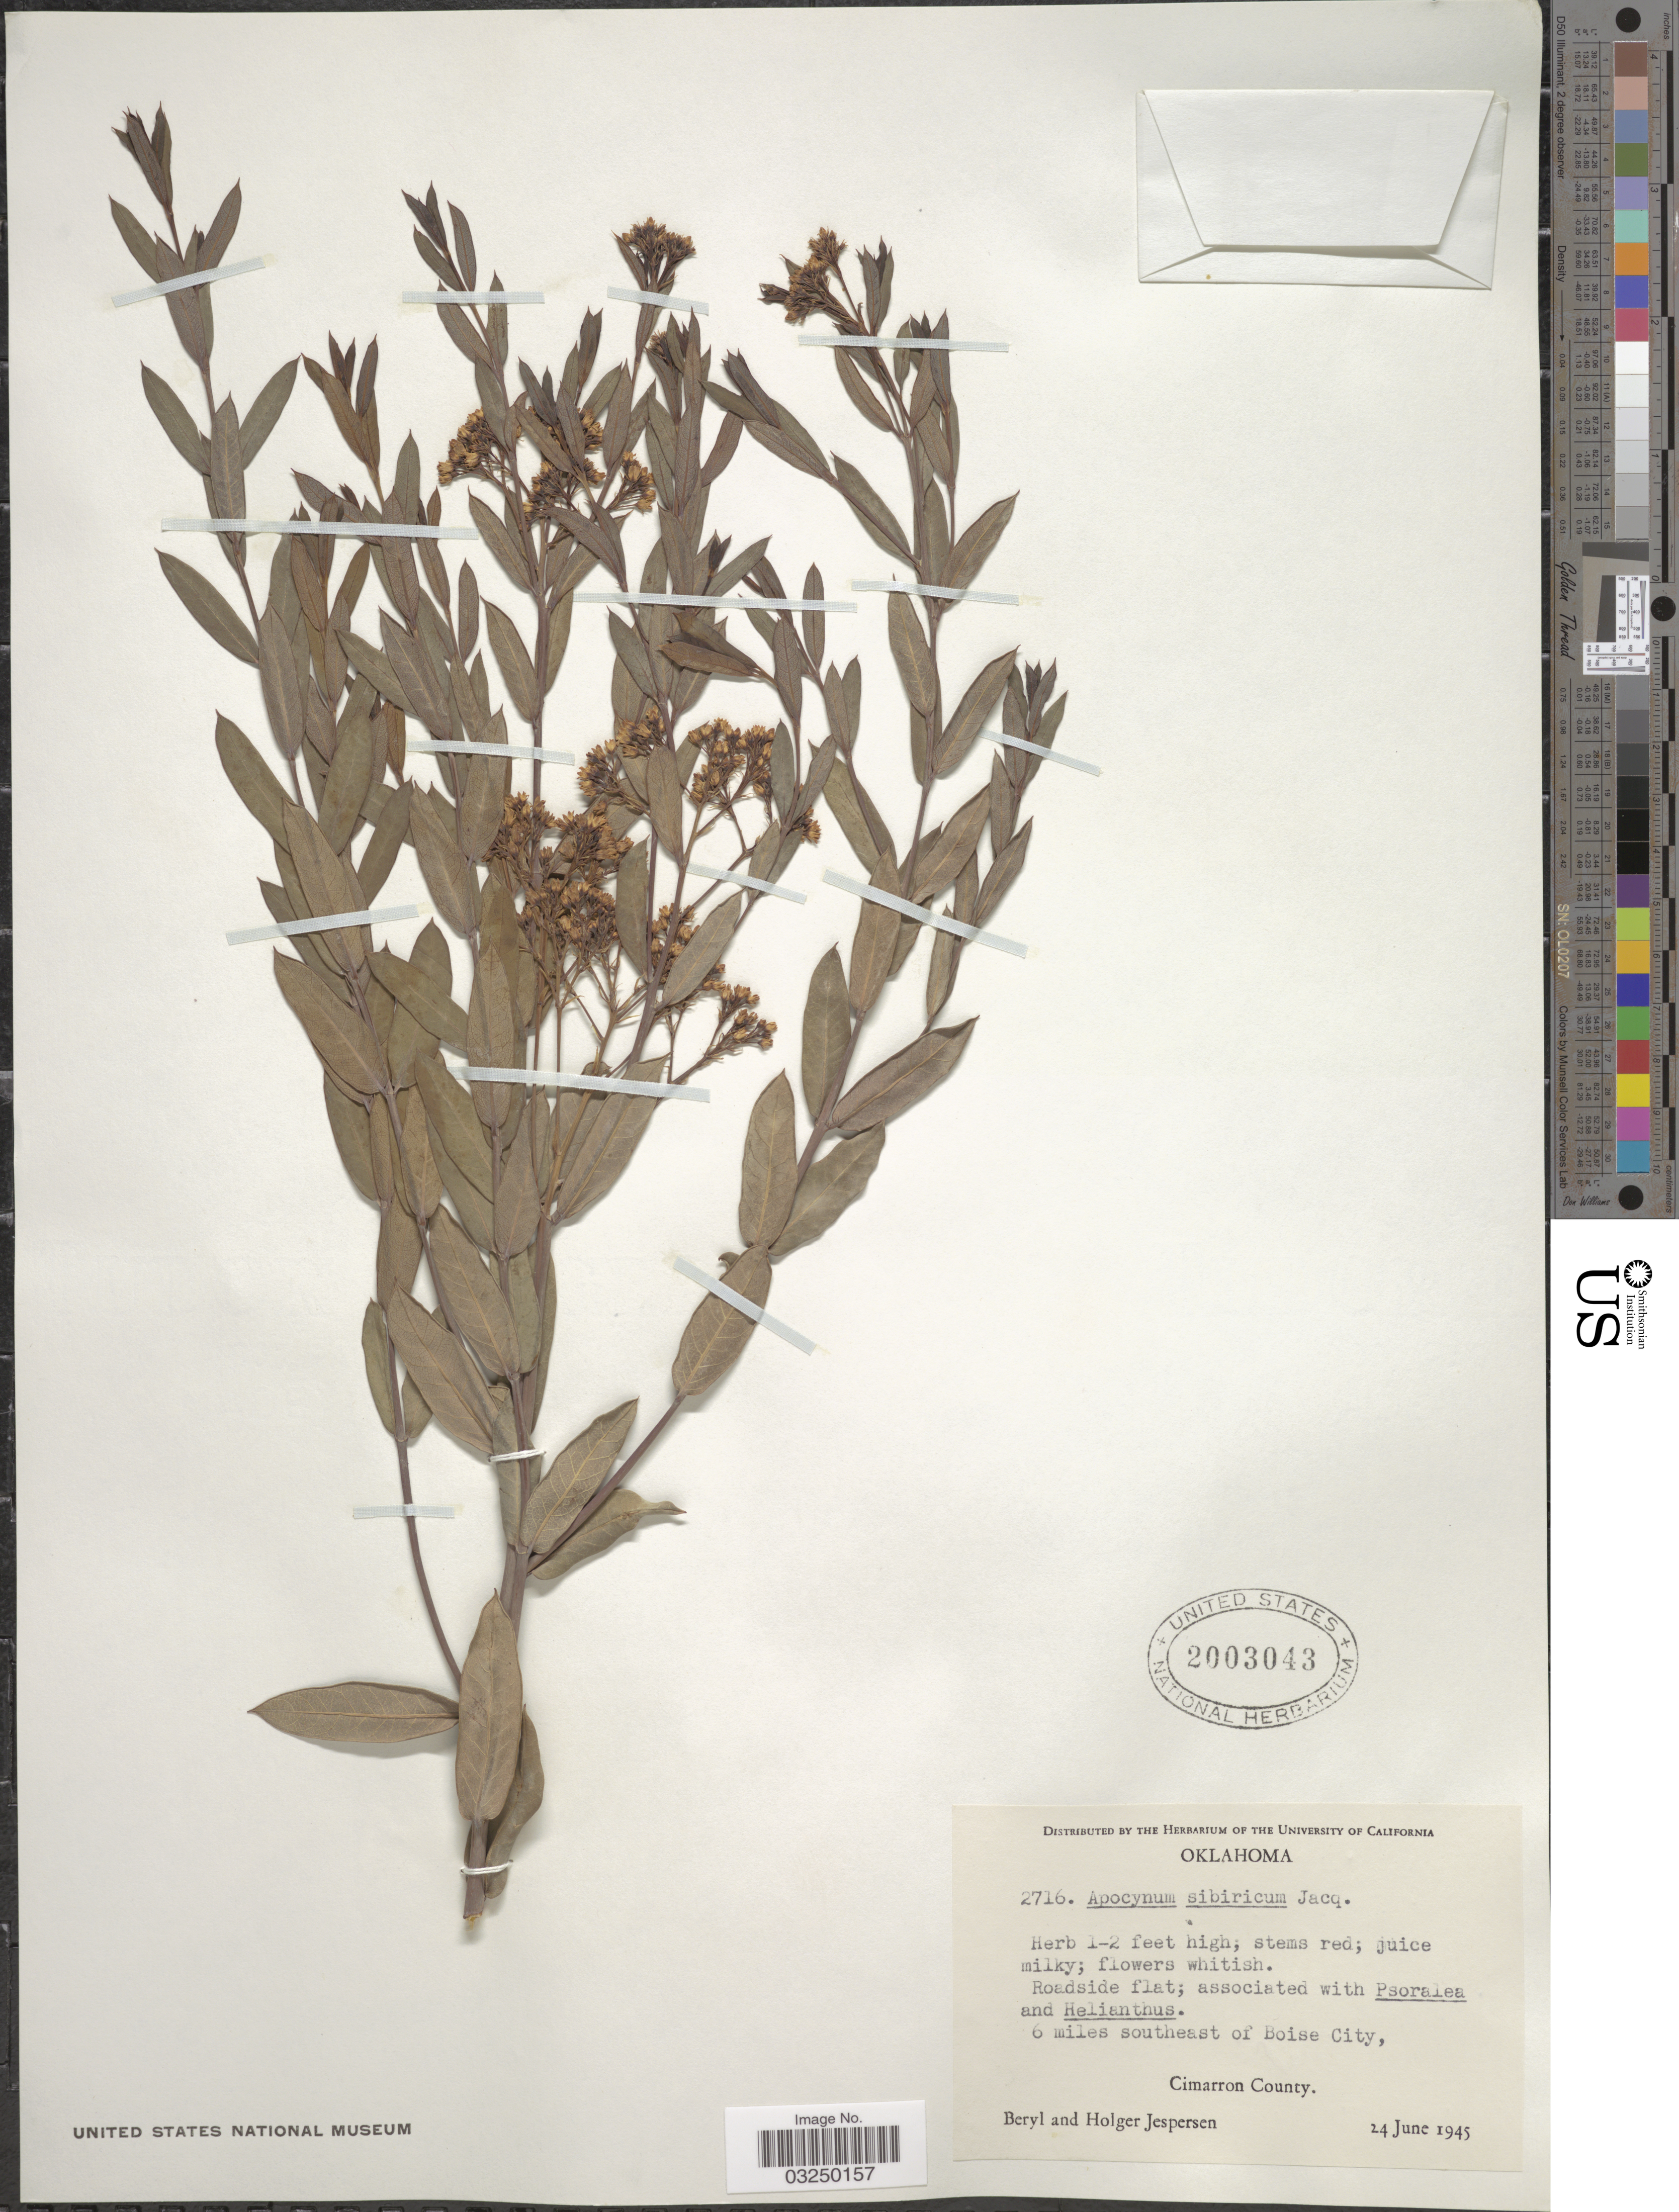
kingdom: Plantae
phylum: Tracheophyta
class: Magnoliopsida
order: Gentianales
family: Apocynaceae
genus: Apocynum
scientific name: Apocynum sibiricum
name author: Jacq.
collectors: B. Jespersen & H. Jespersen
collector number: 2716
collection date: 1945-06-24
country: United States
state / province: Oklahoma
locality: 6 miles southeast of Boise City, Cimarron County.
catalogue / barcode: US 2003043